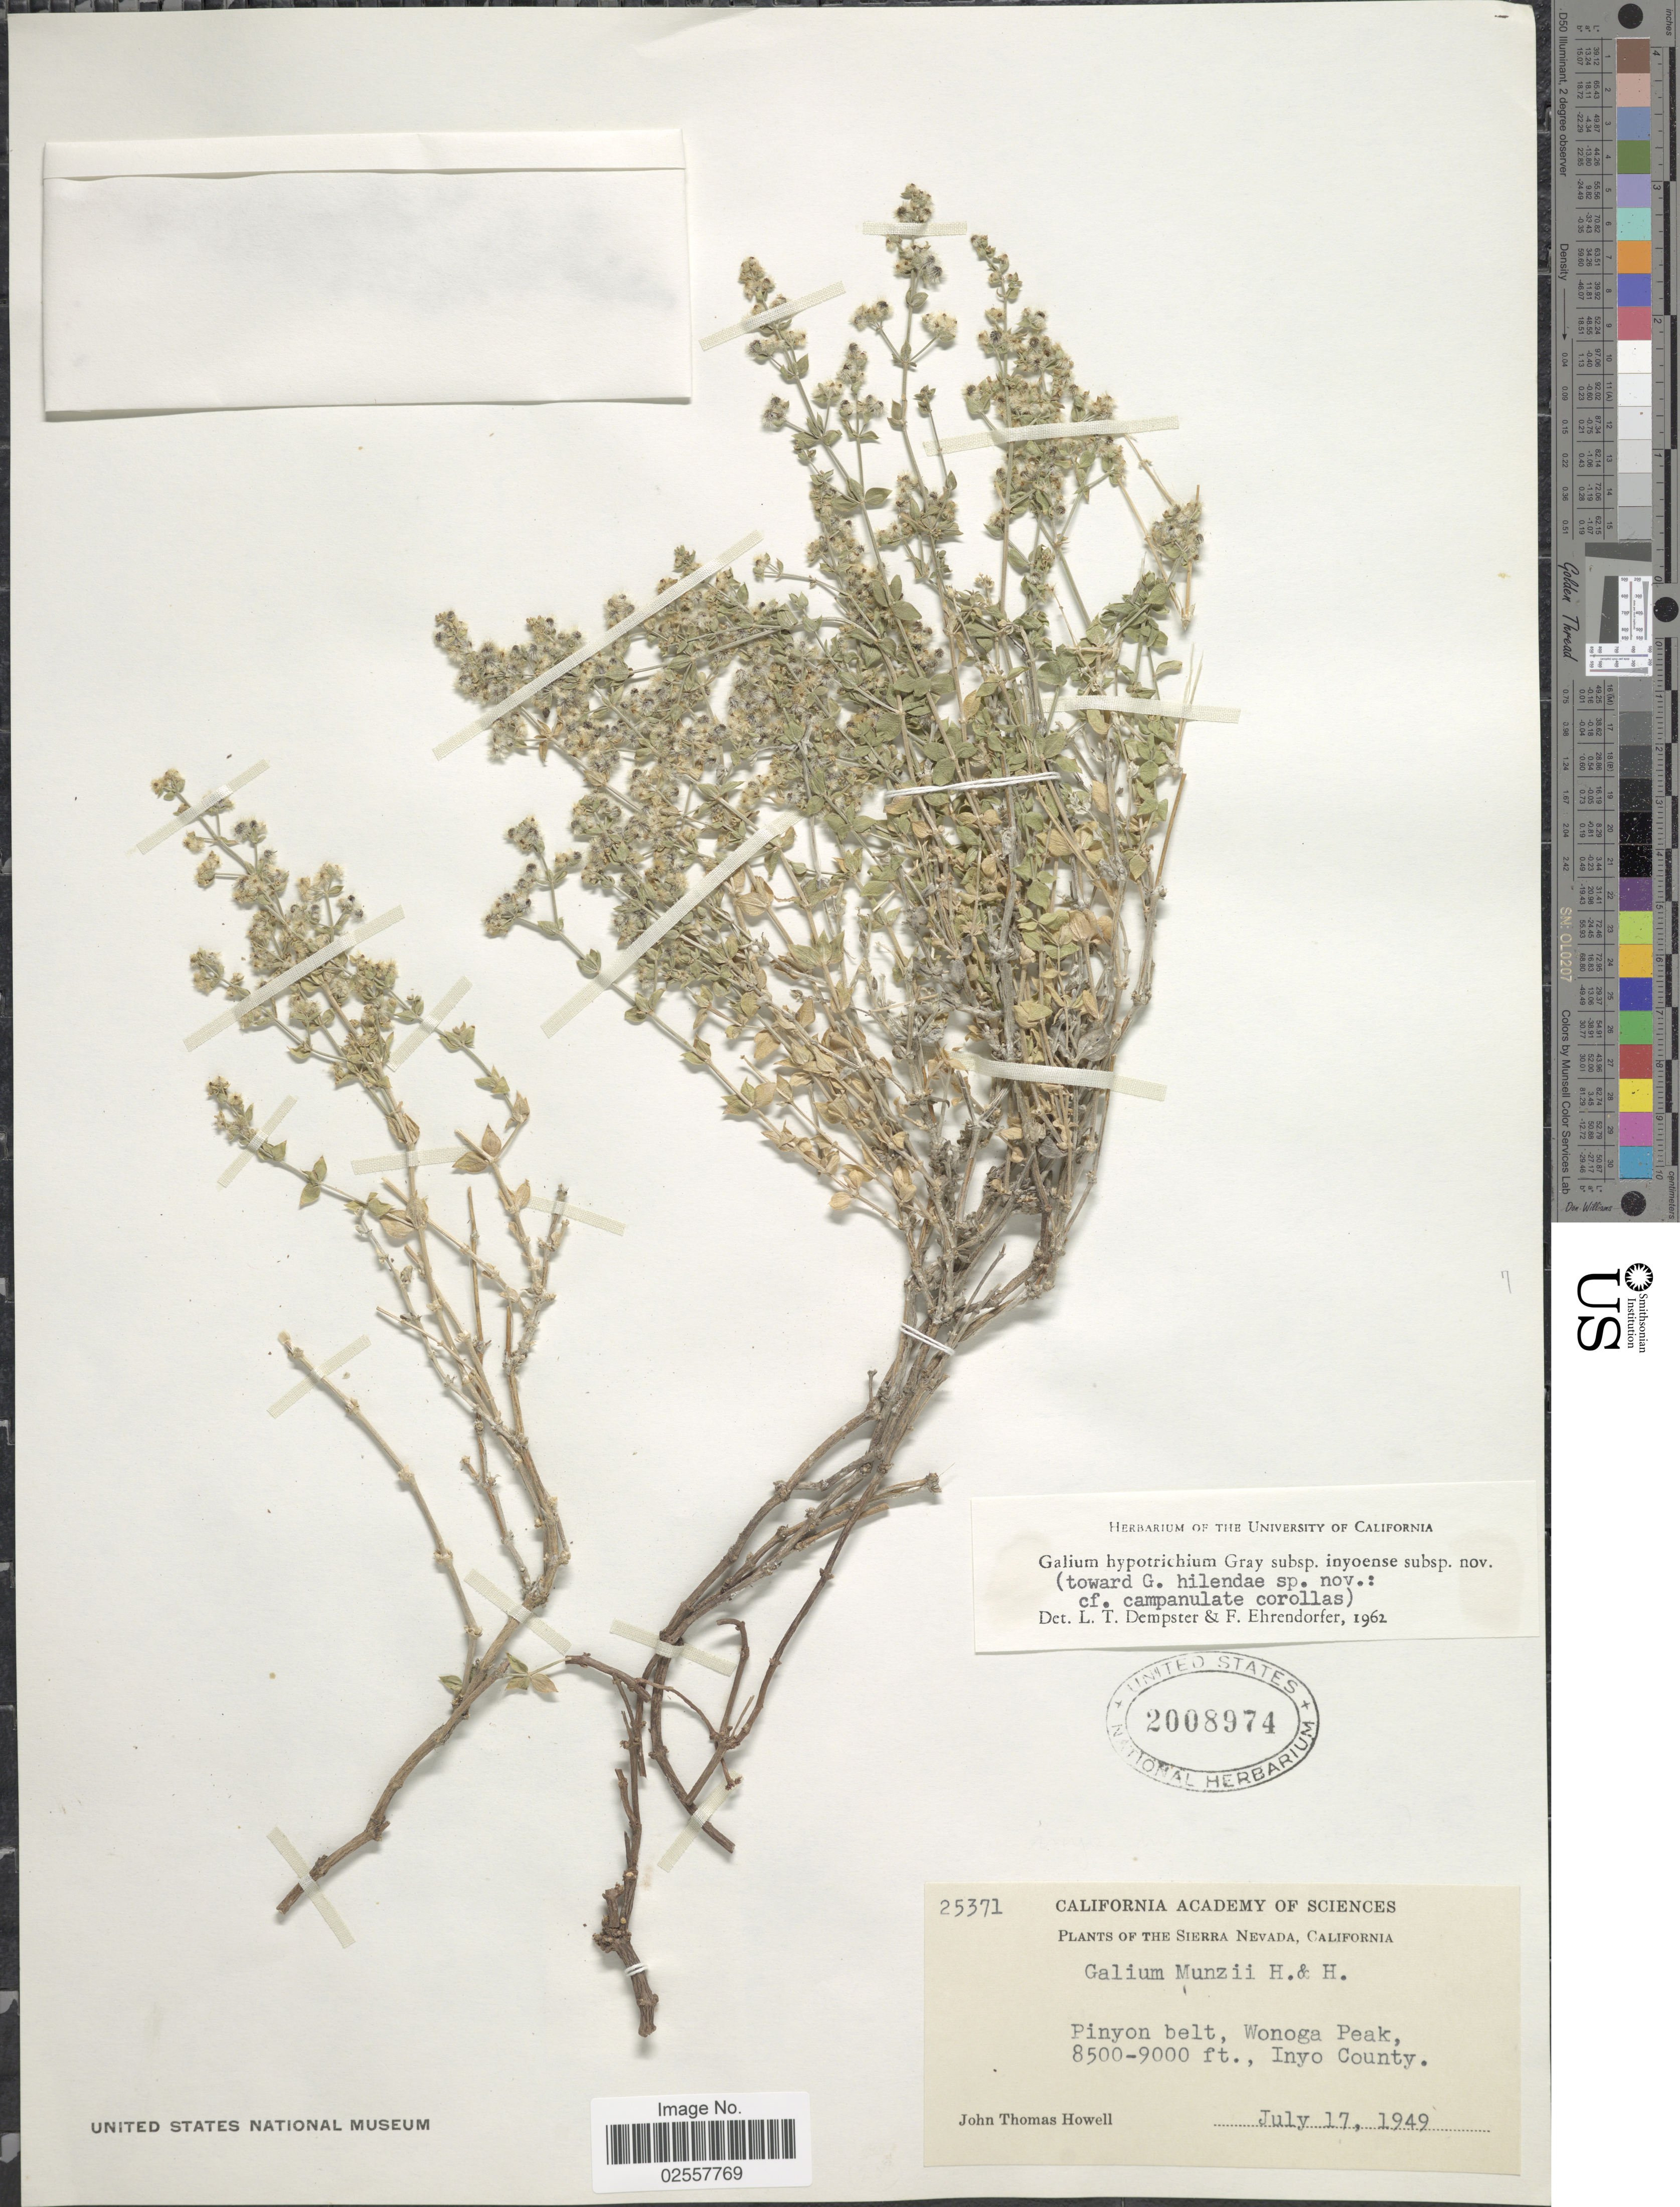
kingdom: Plantae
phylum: Tracheophyta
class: Magnoliopsida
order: Gentianales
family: Rubiaceae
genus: Galium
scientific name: Galium hypotrichium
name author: A. Gray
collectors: J. T. Howell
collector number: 25371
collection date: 1949-07-17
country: United States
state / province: California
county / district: Inyo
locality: Sierra Nevada. Pinyon belt, Wonoga Peak, Inyo County.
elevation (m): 2591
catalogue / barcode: US 2008974